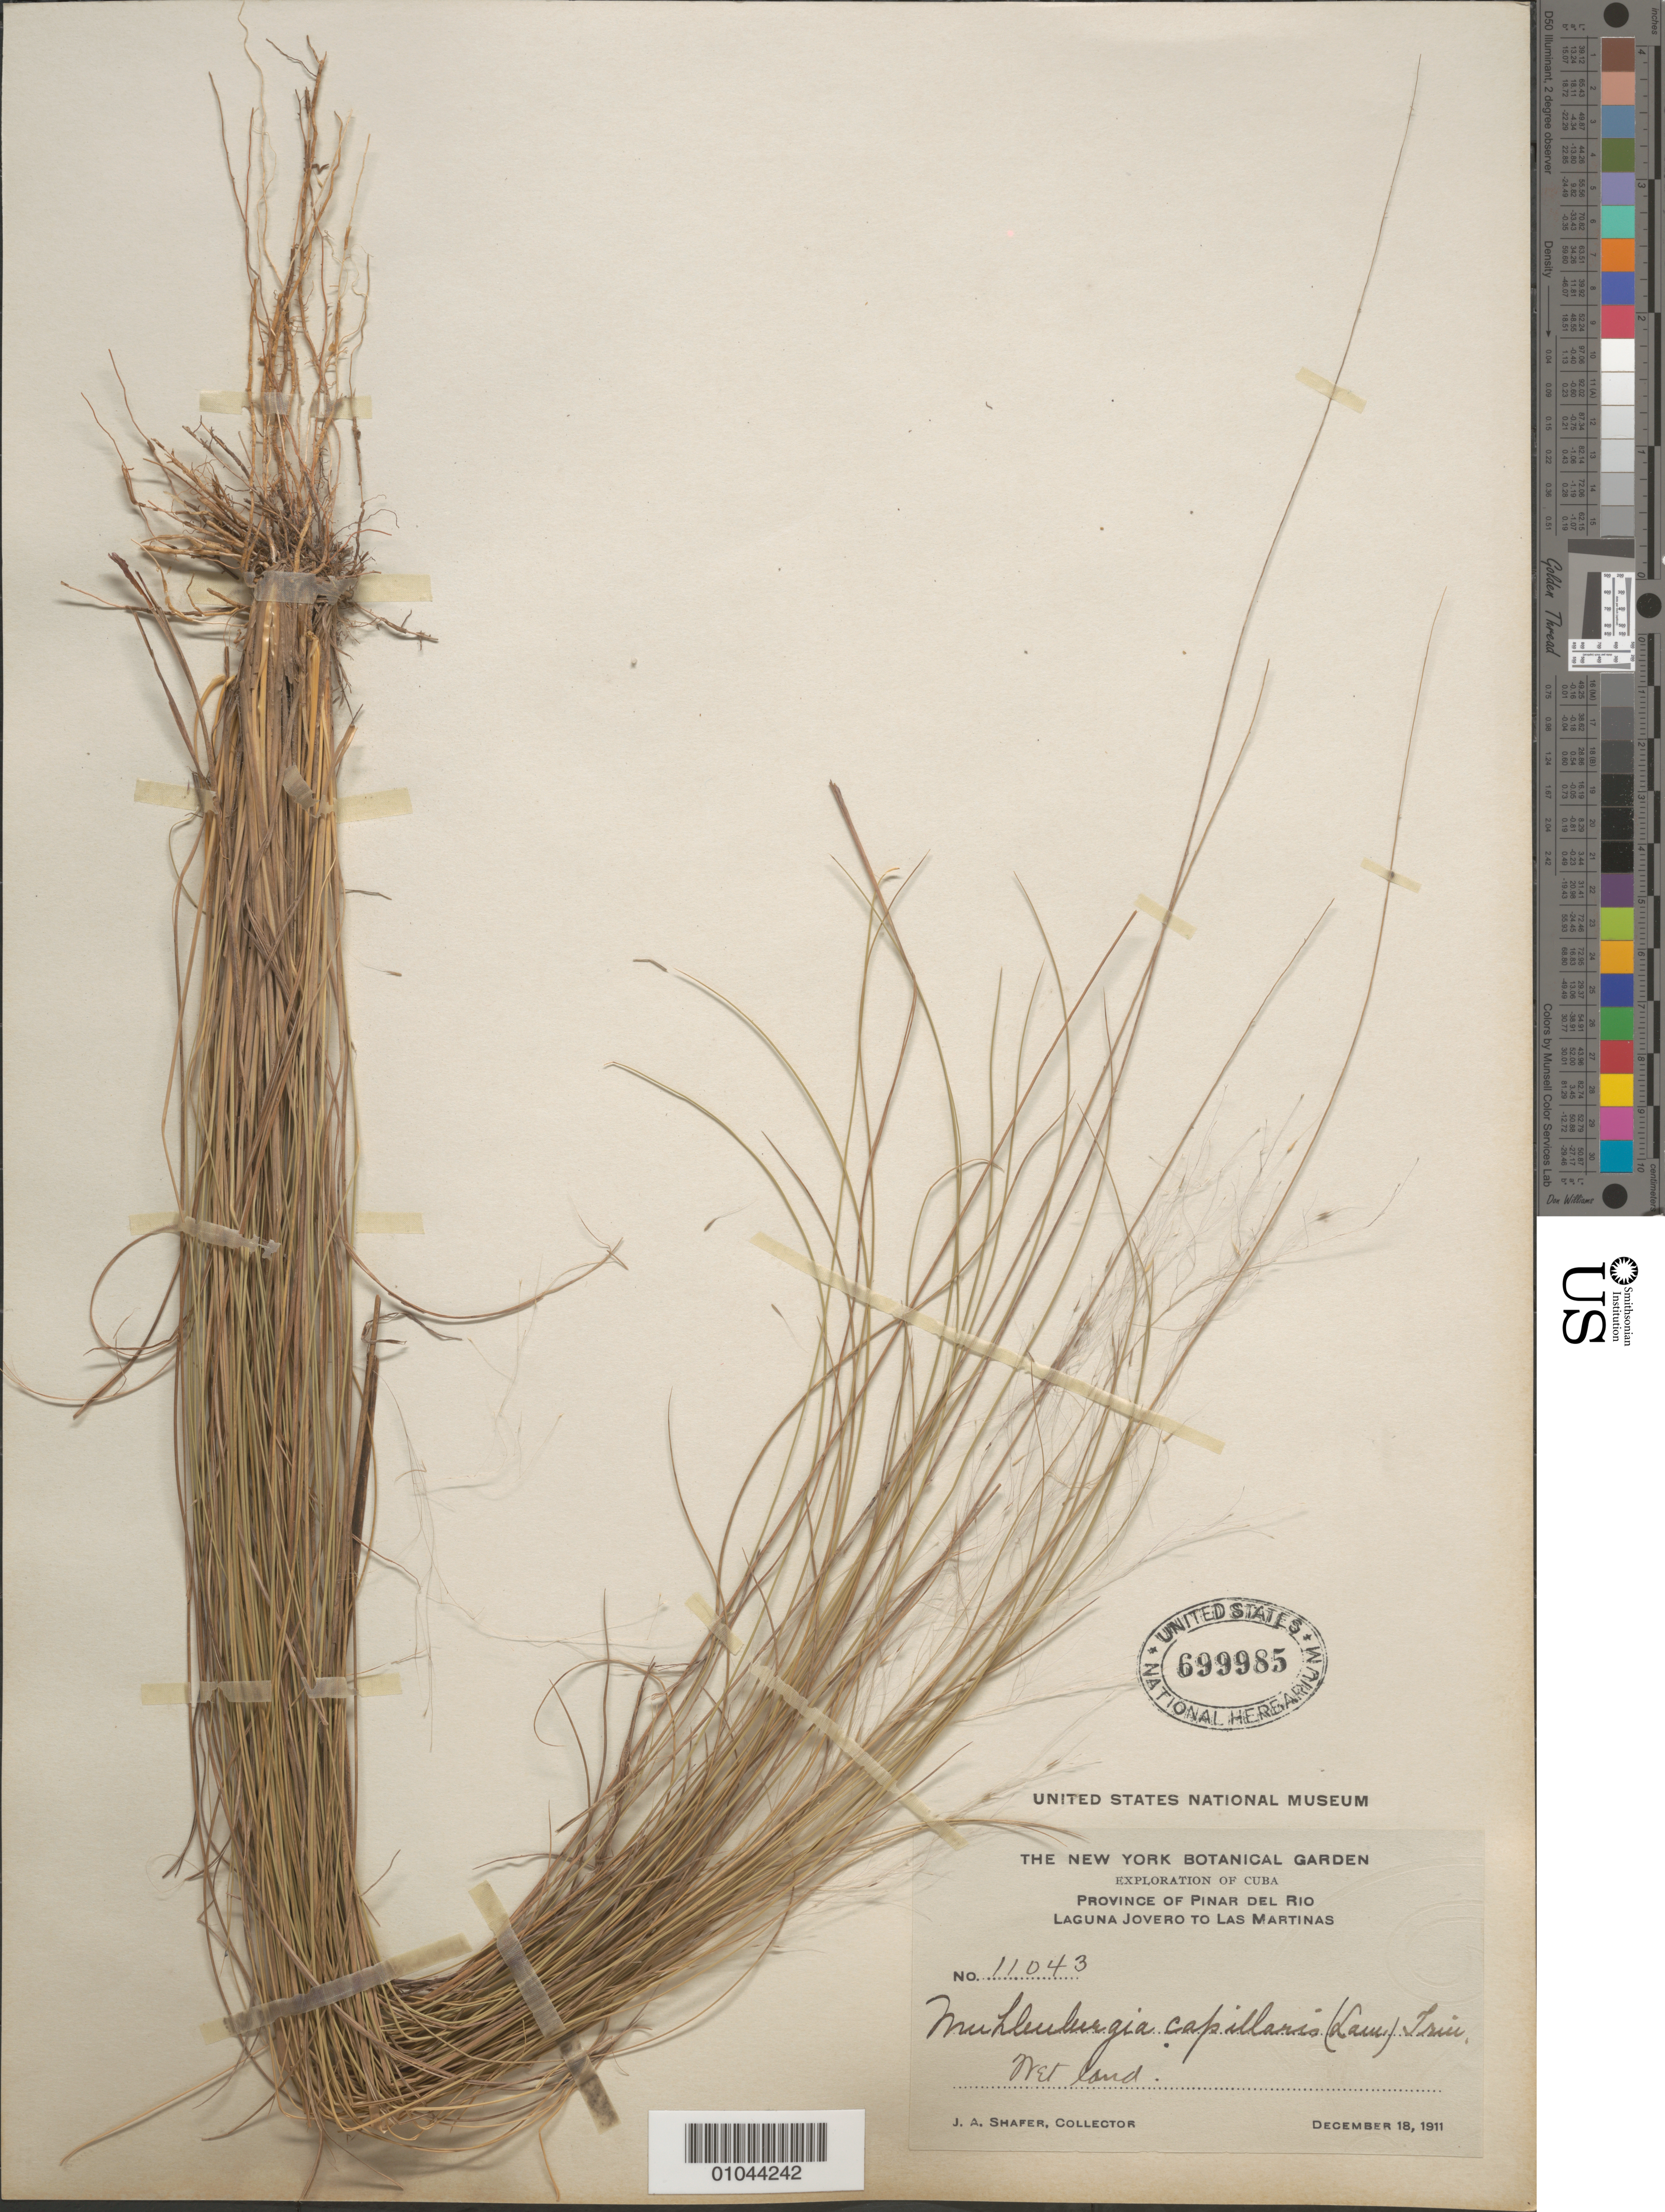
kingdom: Plantae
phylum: Tracheophyta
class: Liliopsida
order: Poales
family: Poaceae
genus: Muhlenbergia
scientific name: Muhlenbergia capillaris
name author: (Lam.) Trin.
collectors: J. A. Shafer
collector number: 11043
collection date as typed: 18 Dec 1911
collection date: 1911-12-18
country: Cuba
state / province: Pinar del Rio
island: Cuba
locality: Laguna Jovero to Las Martinas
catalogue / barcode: US 699985